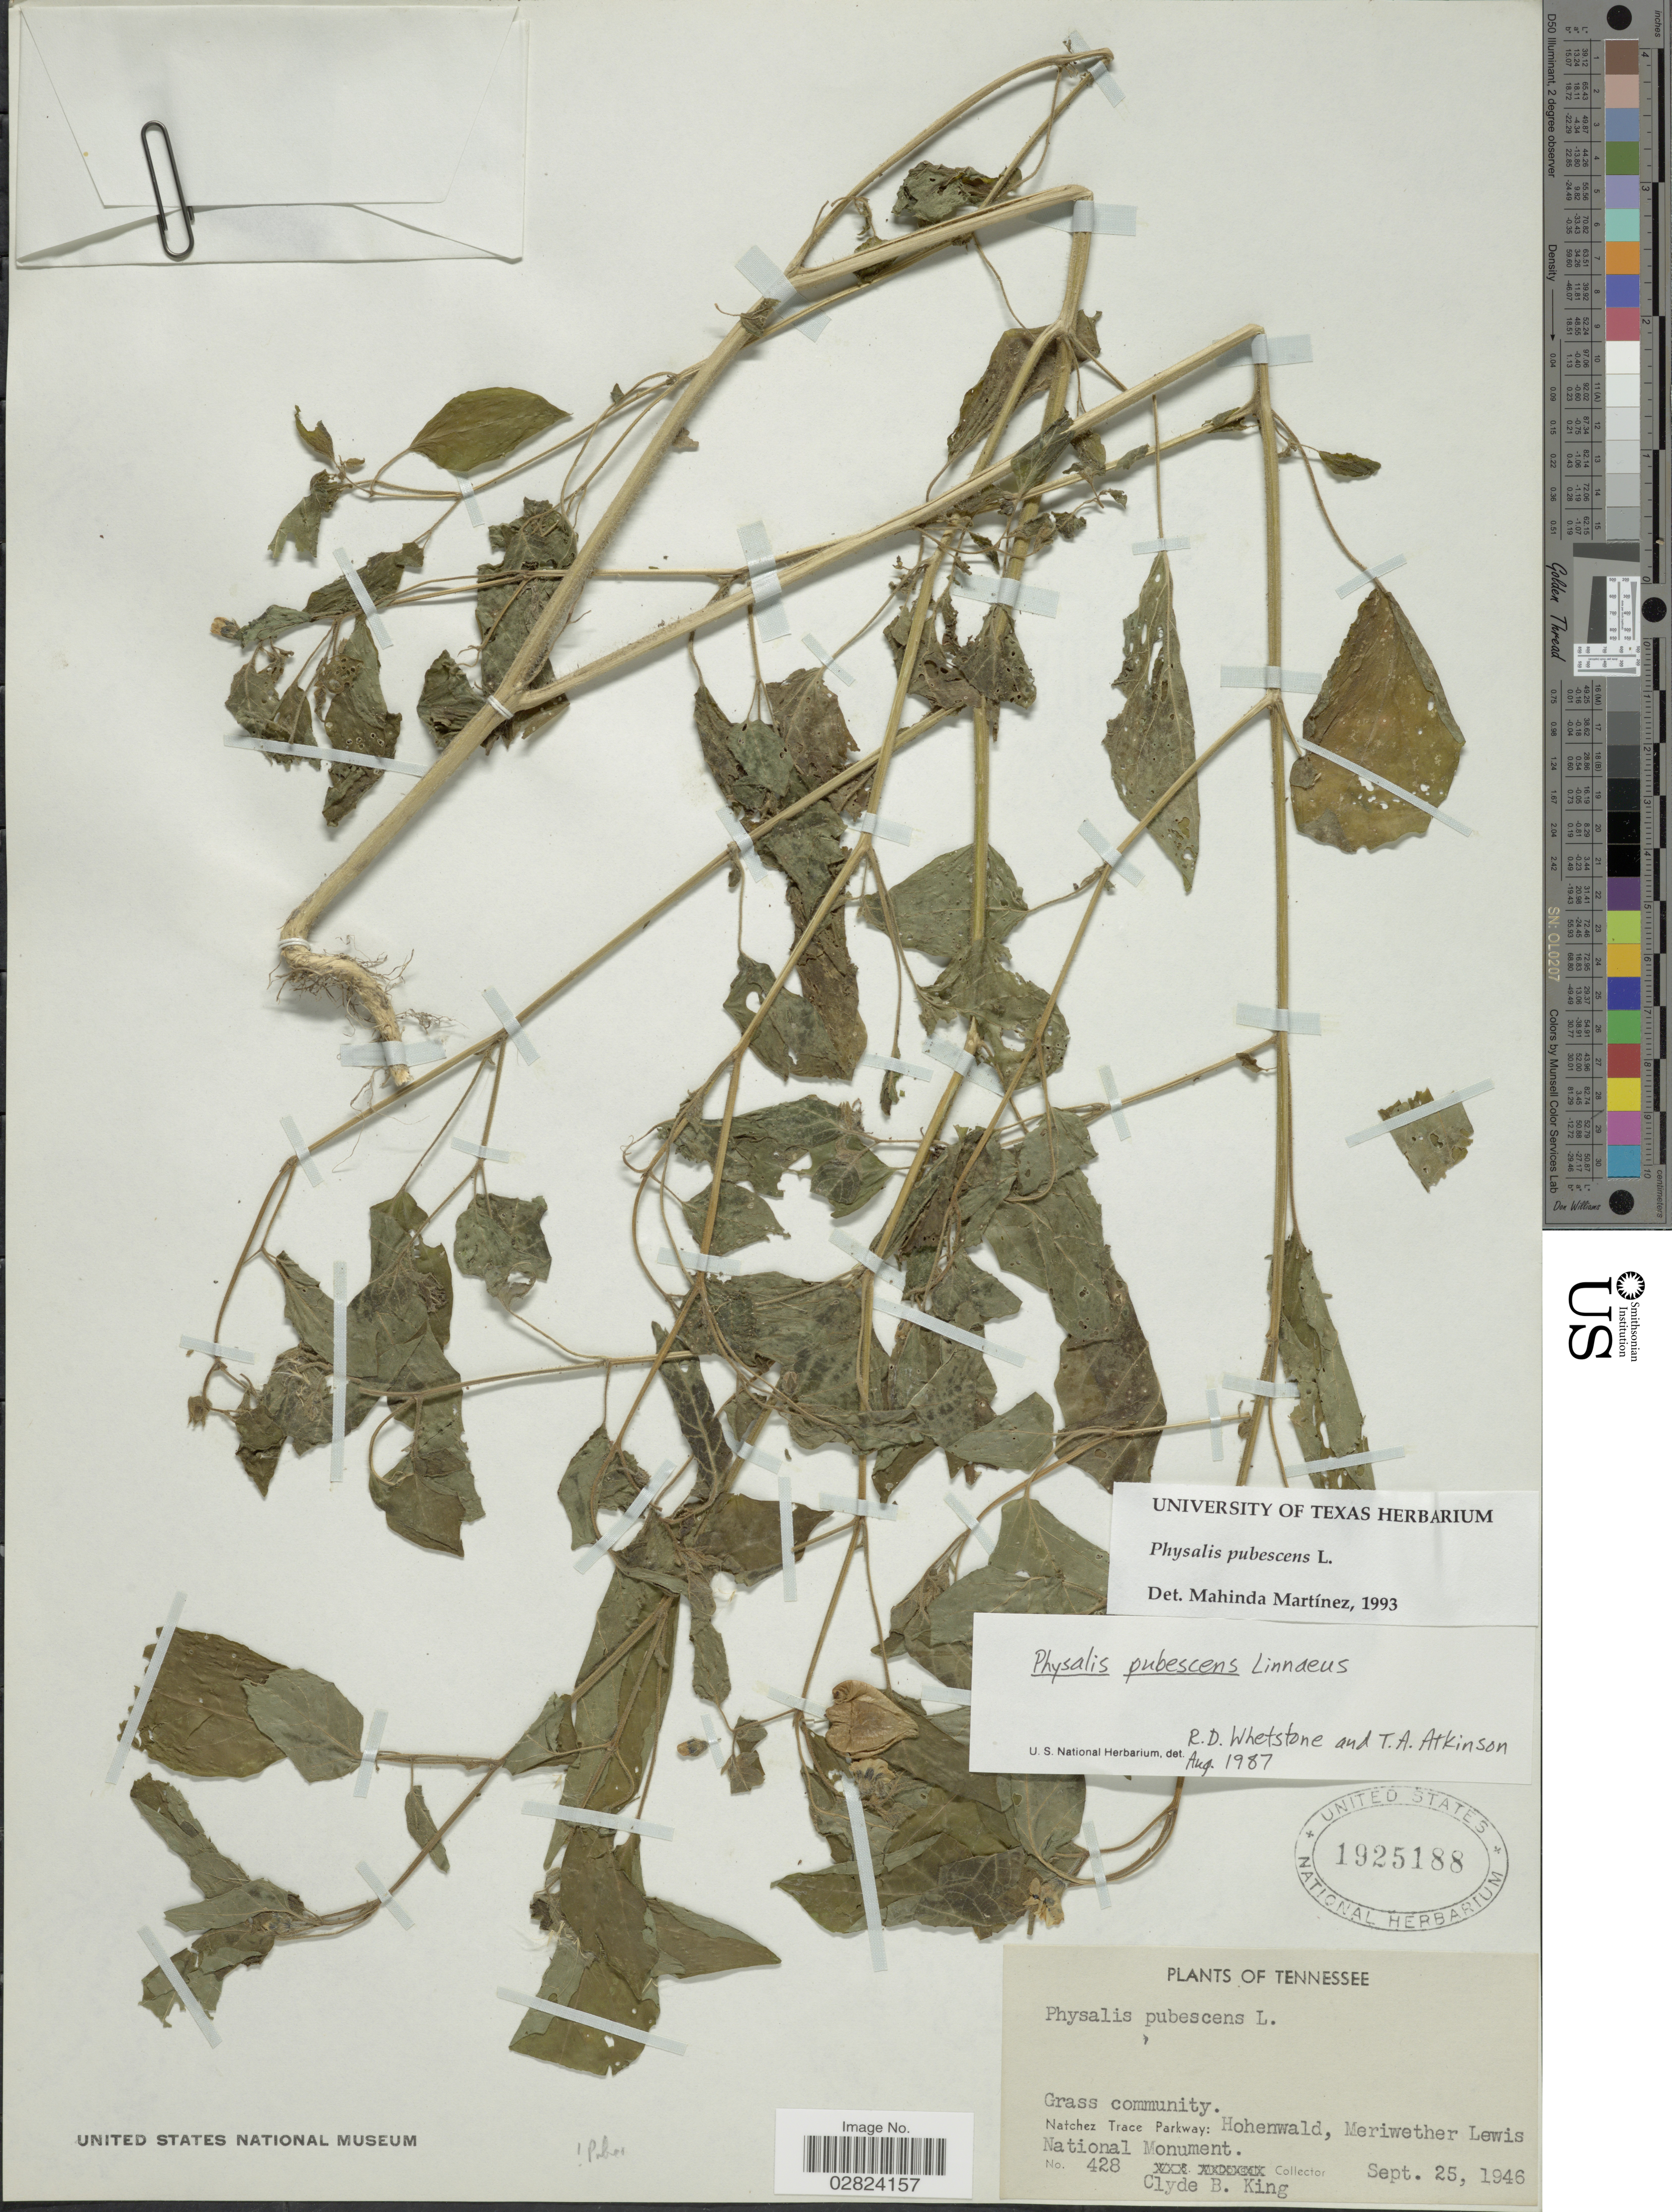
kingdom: Plantae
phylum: Tracheophyta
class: Magnoliopsida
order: Solanales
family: Solanaceae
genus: Physalis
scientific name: Physalis pubescens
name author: L.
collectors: C. King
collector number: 428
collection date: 1946-09-25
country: United States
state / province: Tennessee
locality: Natchez Trace Parkway: Hohenwald, Meriwether Lewis National Monument.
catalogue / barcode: US 1925188